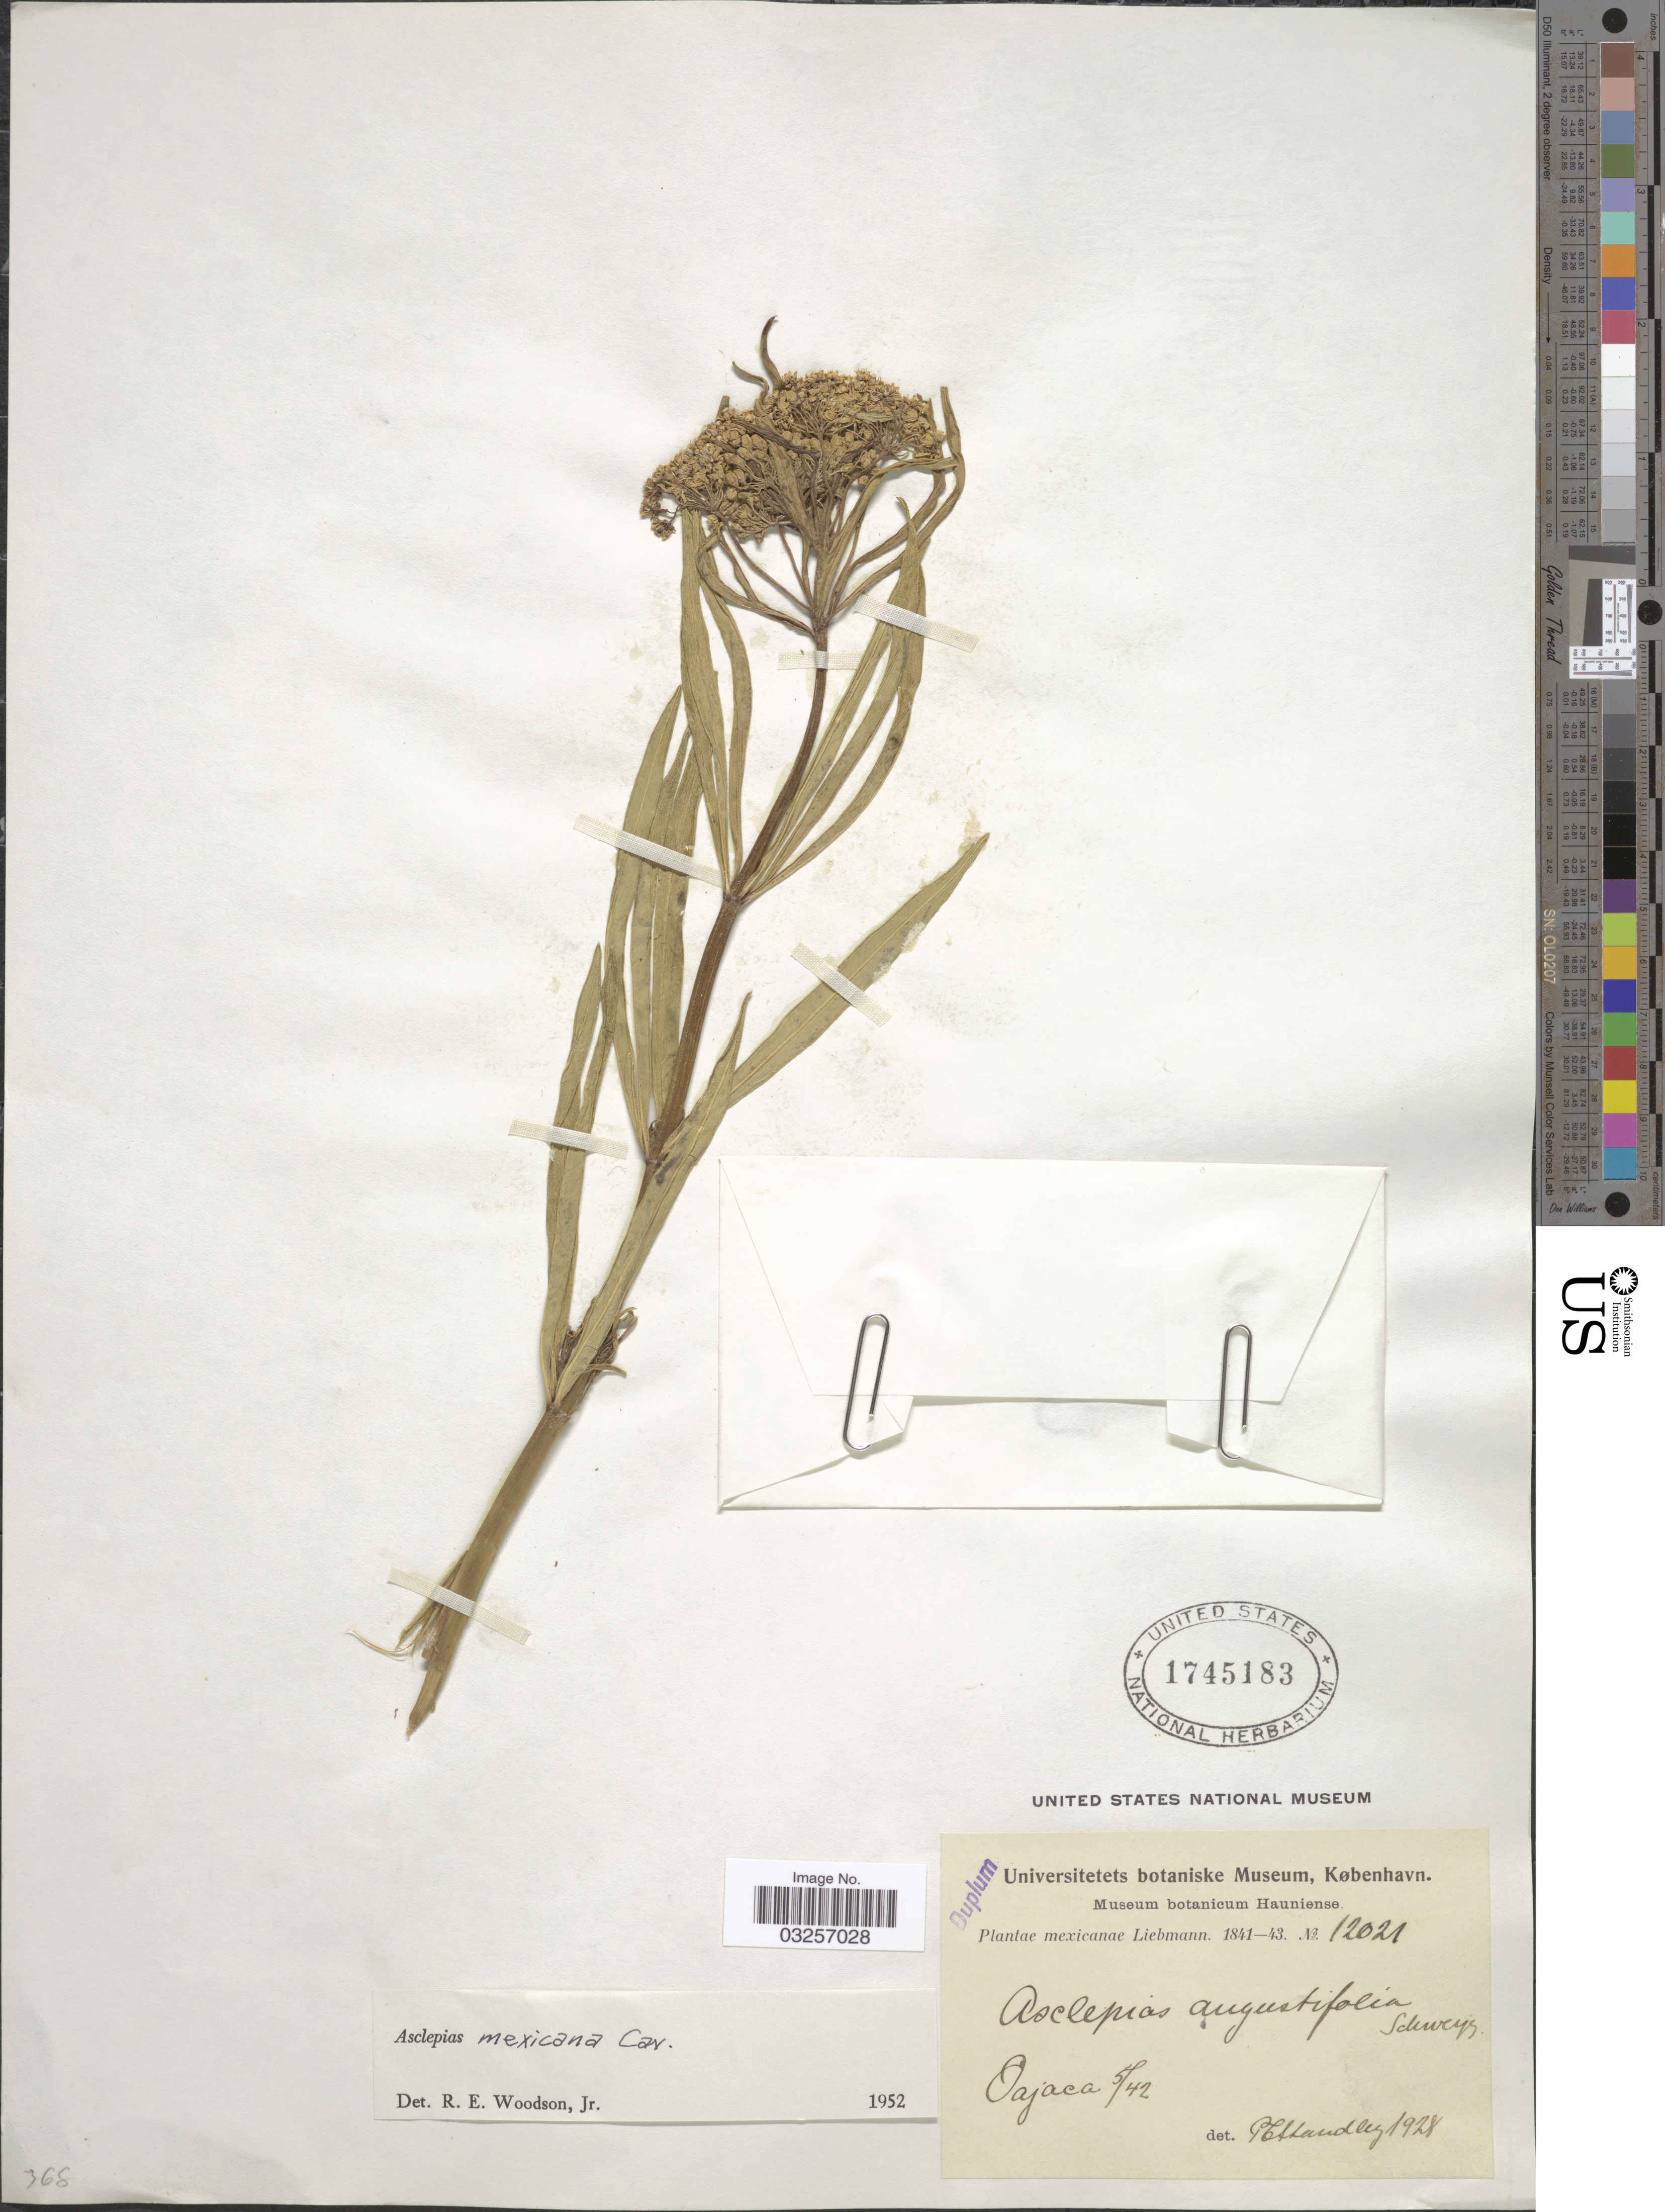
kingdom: Plantae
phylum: Tracheophyta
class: Magnoliopsida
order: Gentianales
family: Apocynaceae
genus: Asclepias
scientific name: Asclepias mexicana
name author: Cav.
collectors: Liebmann, --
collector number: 12021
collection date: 1842-05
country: Mexico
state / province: Oaxaca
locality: Oajaca.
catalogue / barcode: US 1745183